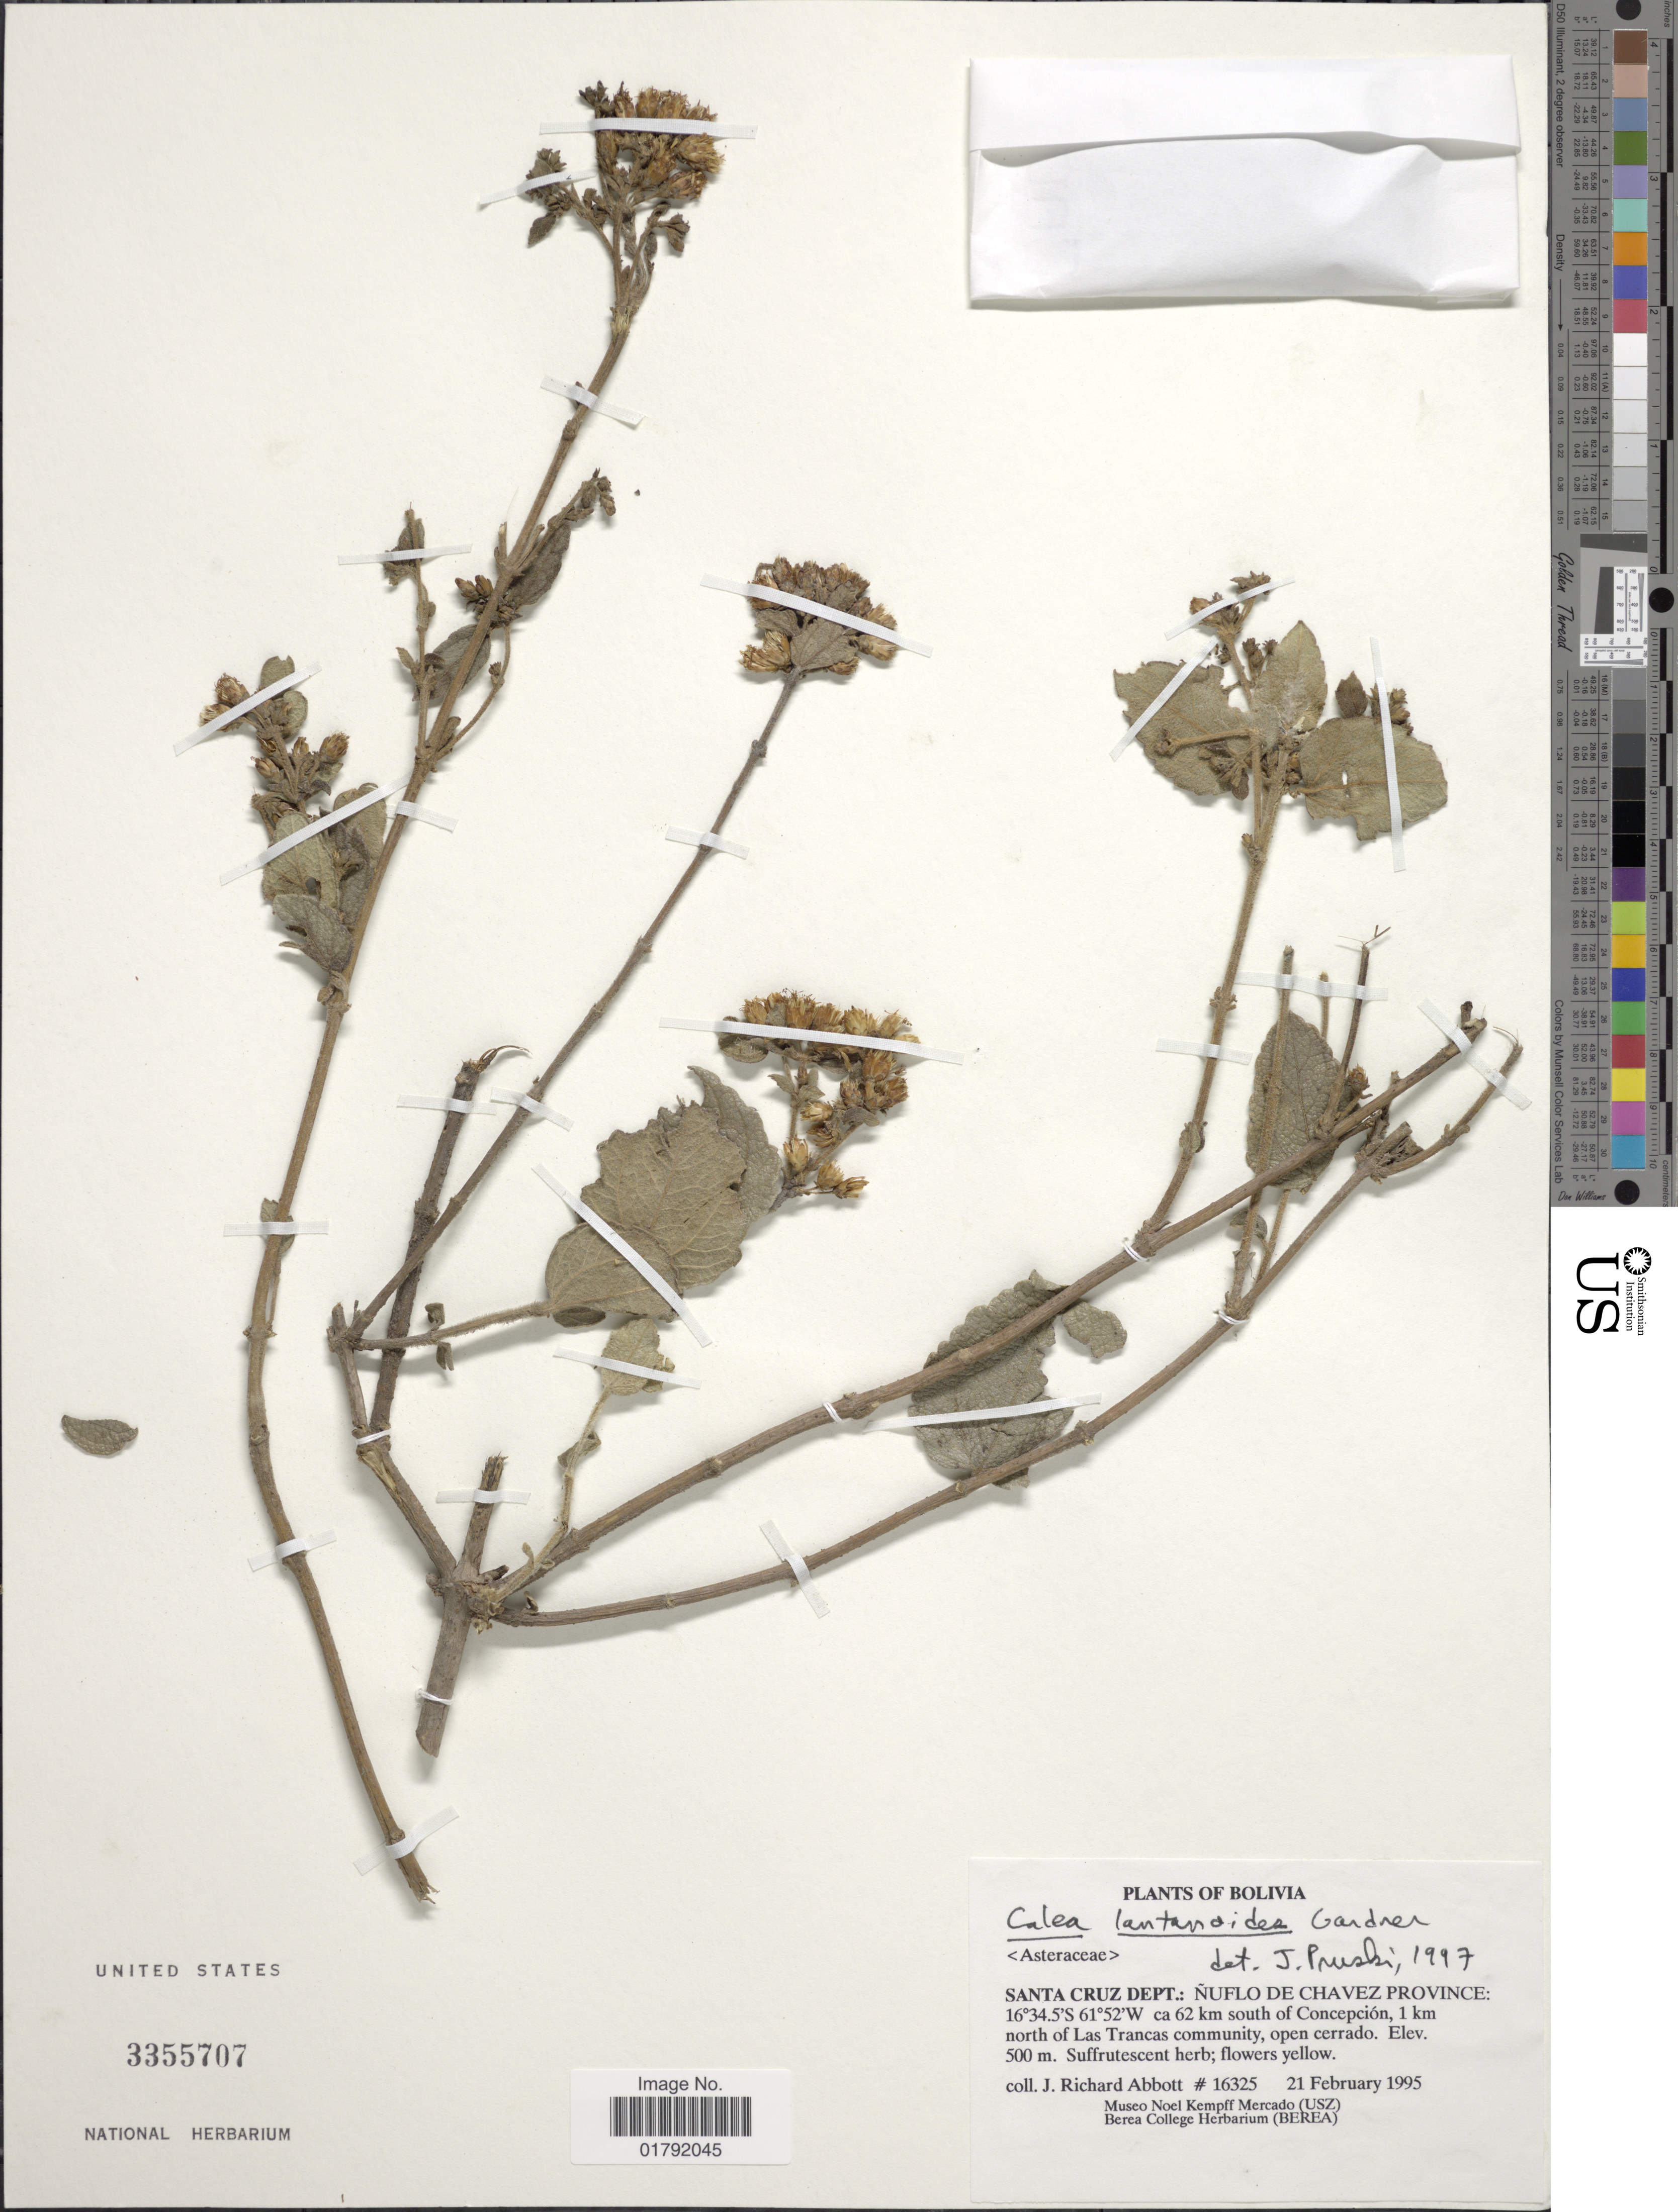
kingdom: Plantae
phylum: Tracheophyta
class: Magnoliopsida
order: Asterales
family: Asteraceae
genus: Calea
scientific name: Calea lantanoides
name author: Gardner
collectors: J. R. Abbott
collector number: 16325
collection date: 1995-02-21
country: Bolivia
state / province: Santa Cruz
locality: Nuflo de Chavez Province: ca 62 km south of Concepcion, 1 km north of Las Trancas community, open cerrado.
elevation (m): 500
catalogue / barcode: US 3355707